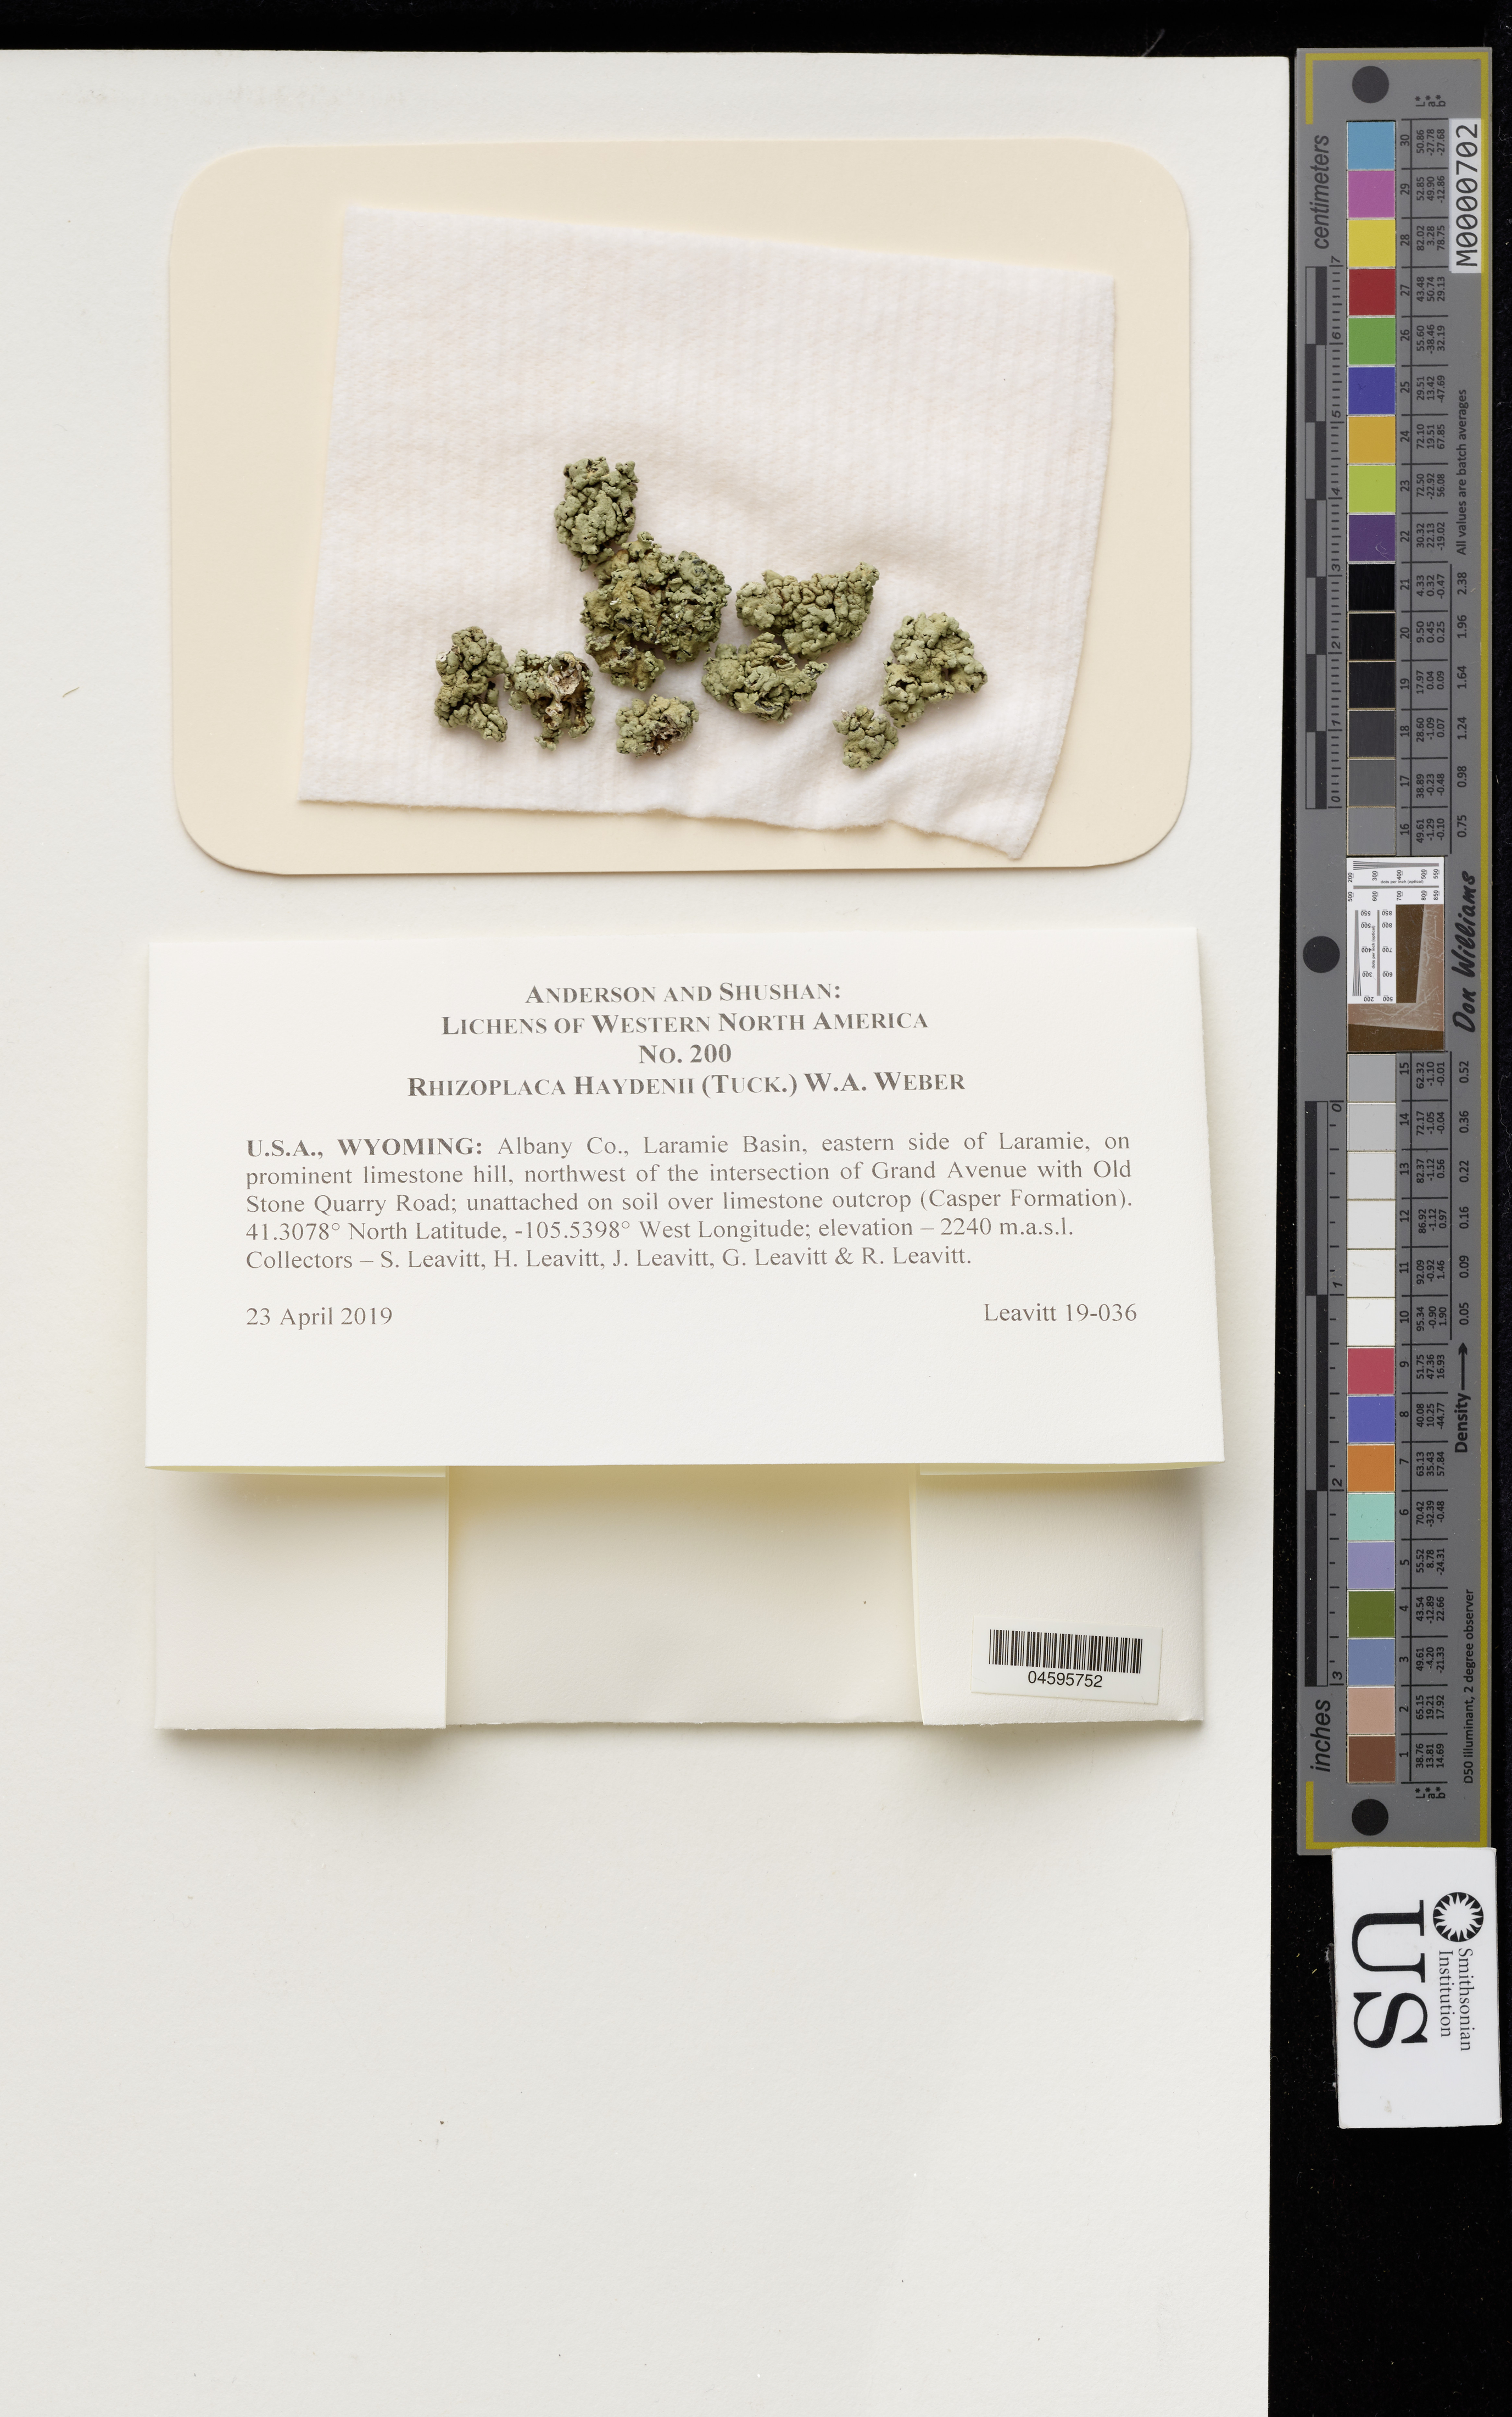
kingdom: Fungi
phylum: Ascomycota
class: Lecanoromycetes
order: Lecanorales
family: Lecanoraceae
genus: Rhizoplaca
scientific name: Rhizoplaca haydenii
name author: (Tuck.) W.A. Weber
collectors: S. Leavitt, H. Leavitt, J. Leavitt & G. Leavitt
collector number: Leavitt 19-036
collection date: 2019-04-23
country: United States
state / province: Wyoming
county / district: Albany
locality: Laramie Basin, eastern side of Laramie, northwest of the intersection of Grand Ave with Old Stone Quarry Road.